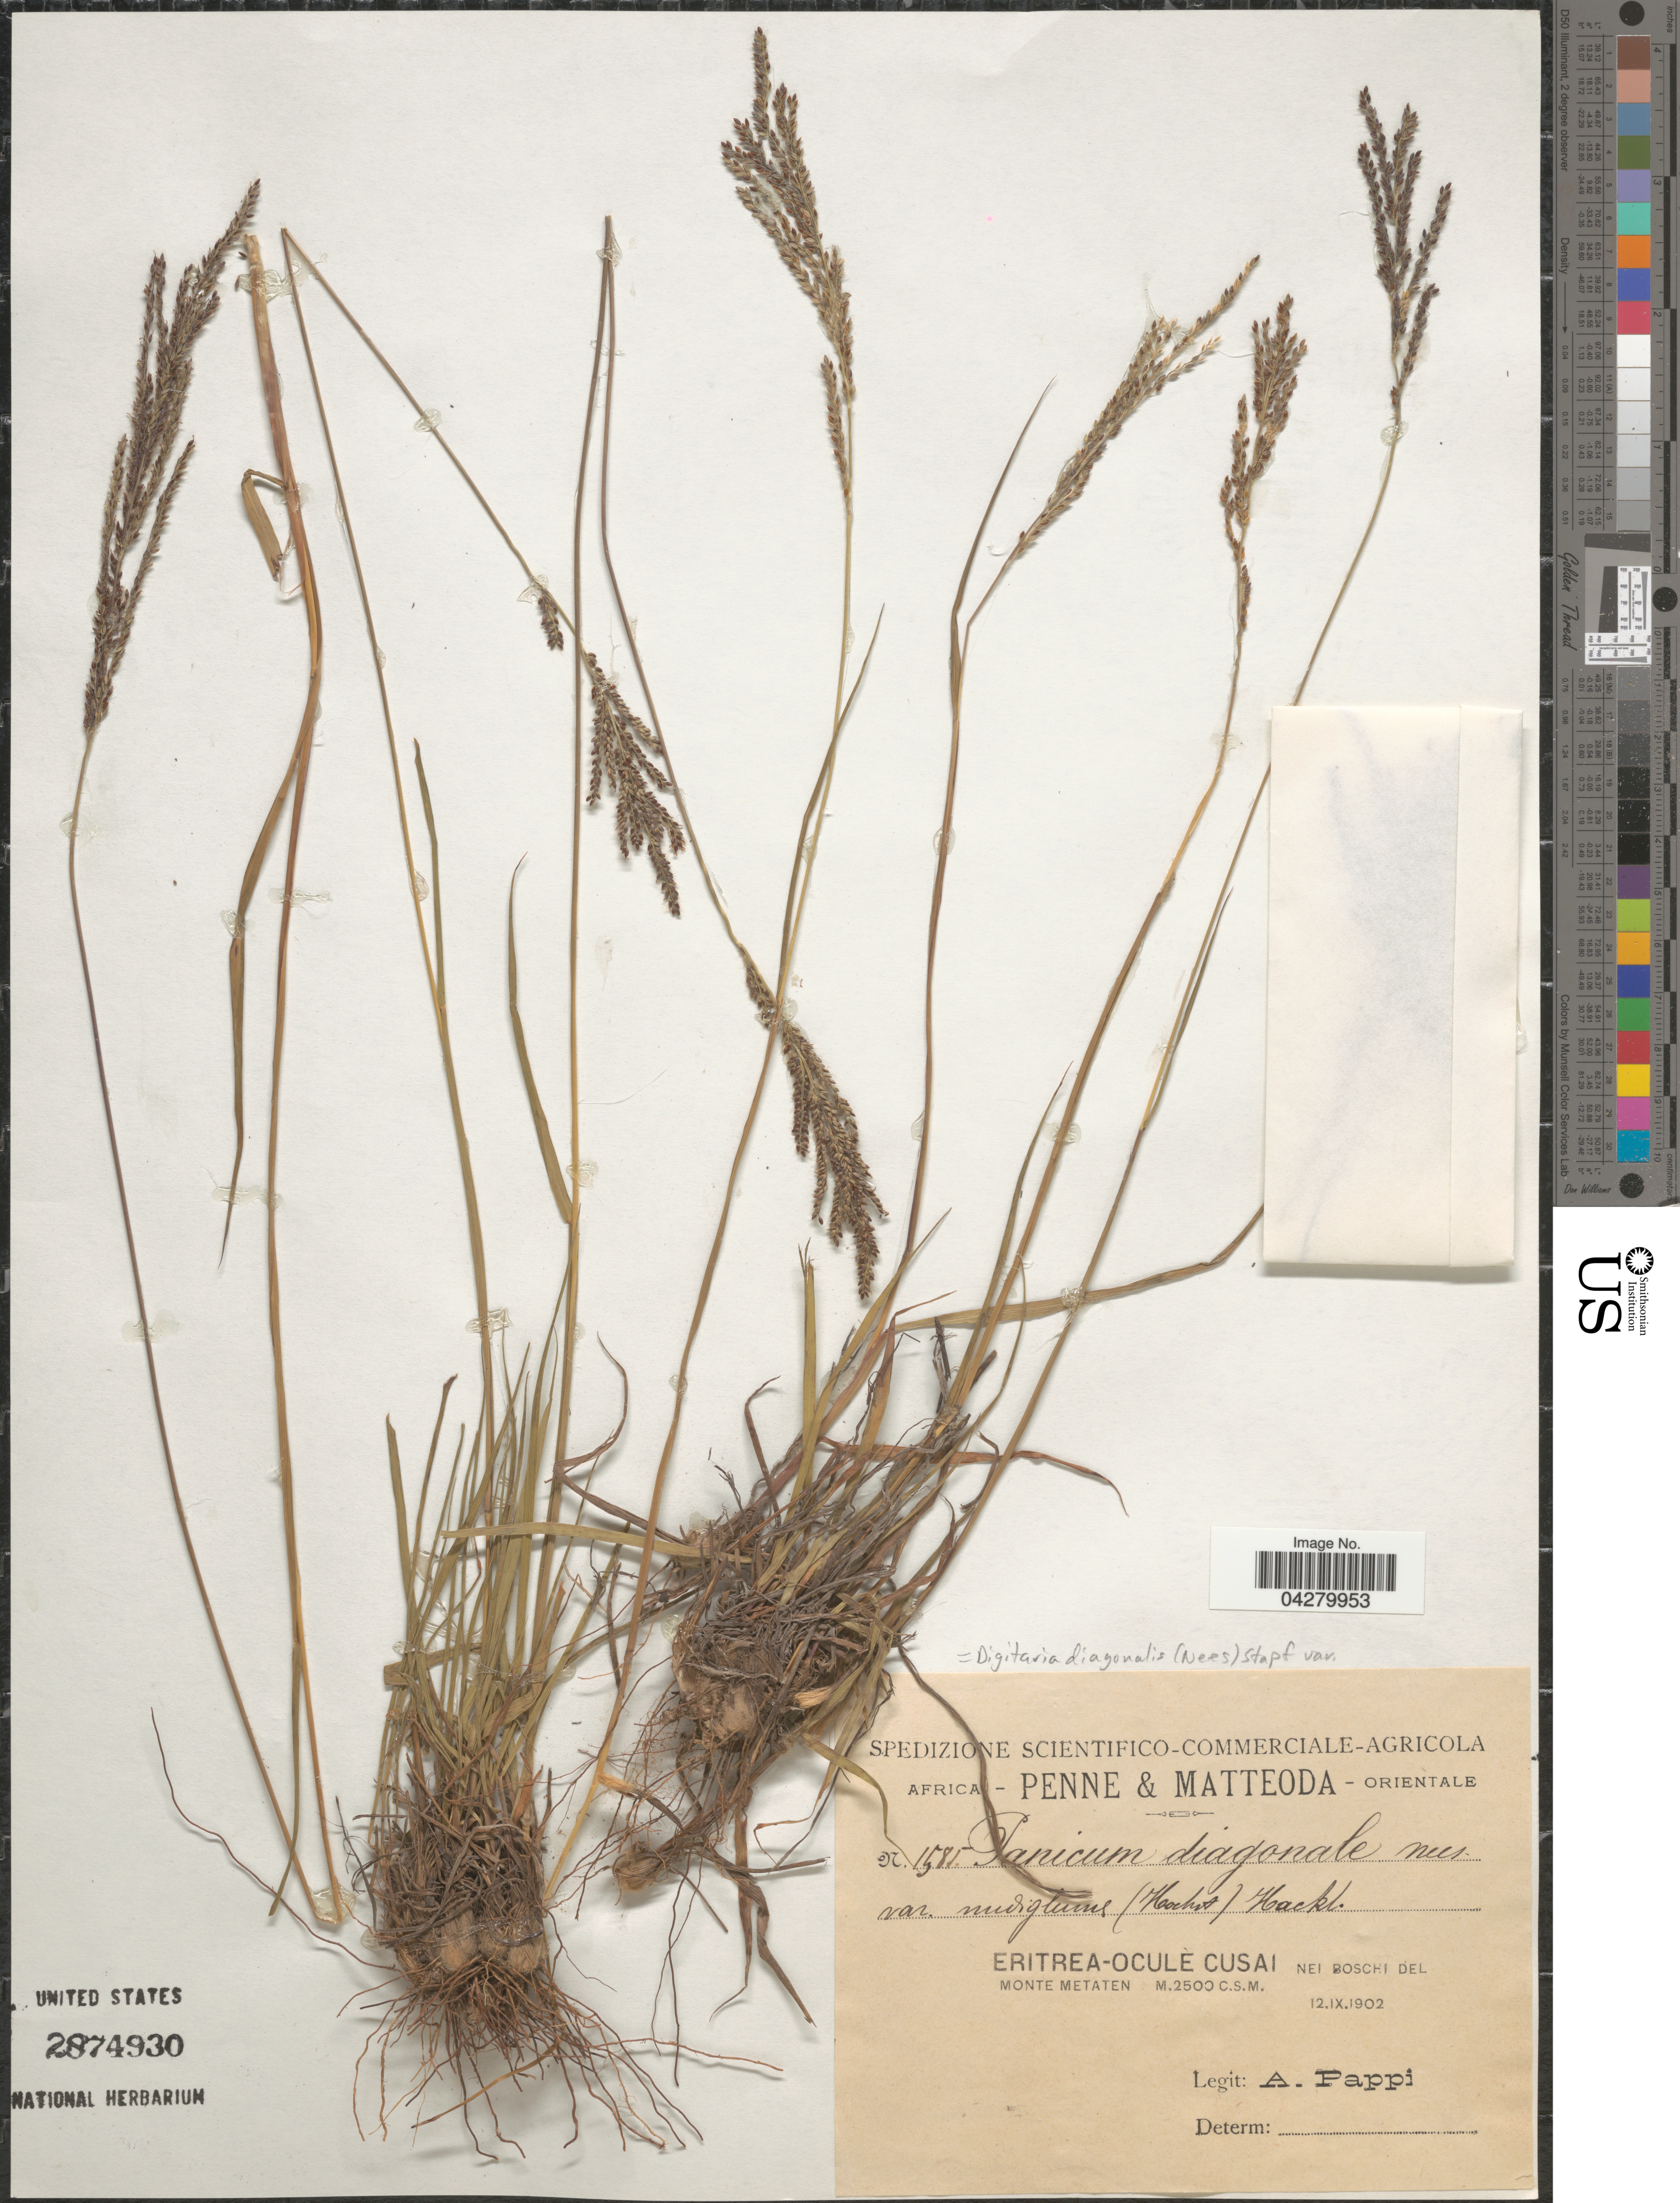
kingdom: Plantae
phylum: Tracheophyta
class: Liliopsida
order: Poales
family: Poaceae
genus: Digitaria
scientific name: Digitaria diagonalis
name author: (Nees) Stapf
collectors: A. Pappi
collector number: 1585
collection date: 1902-09-12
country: Eritrea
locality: Africa Orientale. Eritrea-Oculè Cusai nei Boschi del Monte Metaten.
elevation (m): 2500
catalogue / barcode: US 2874930